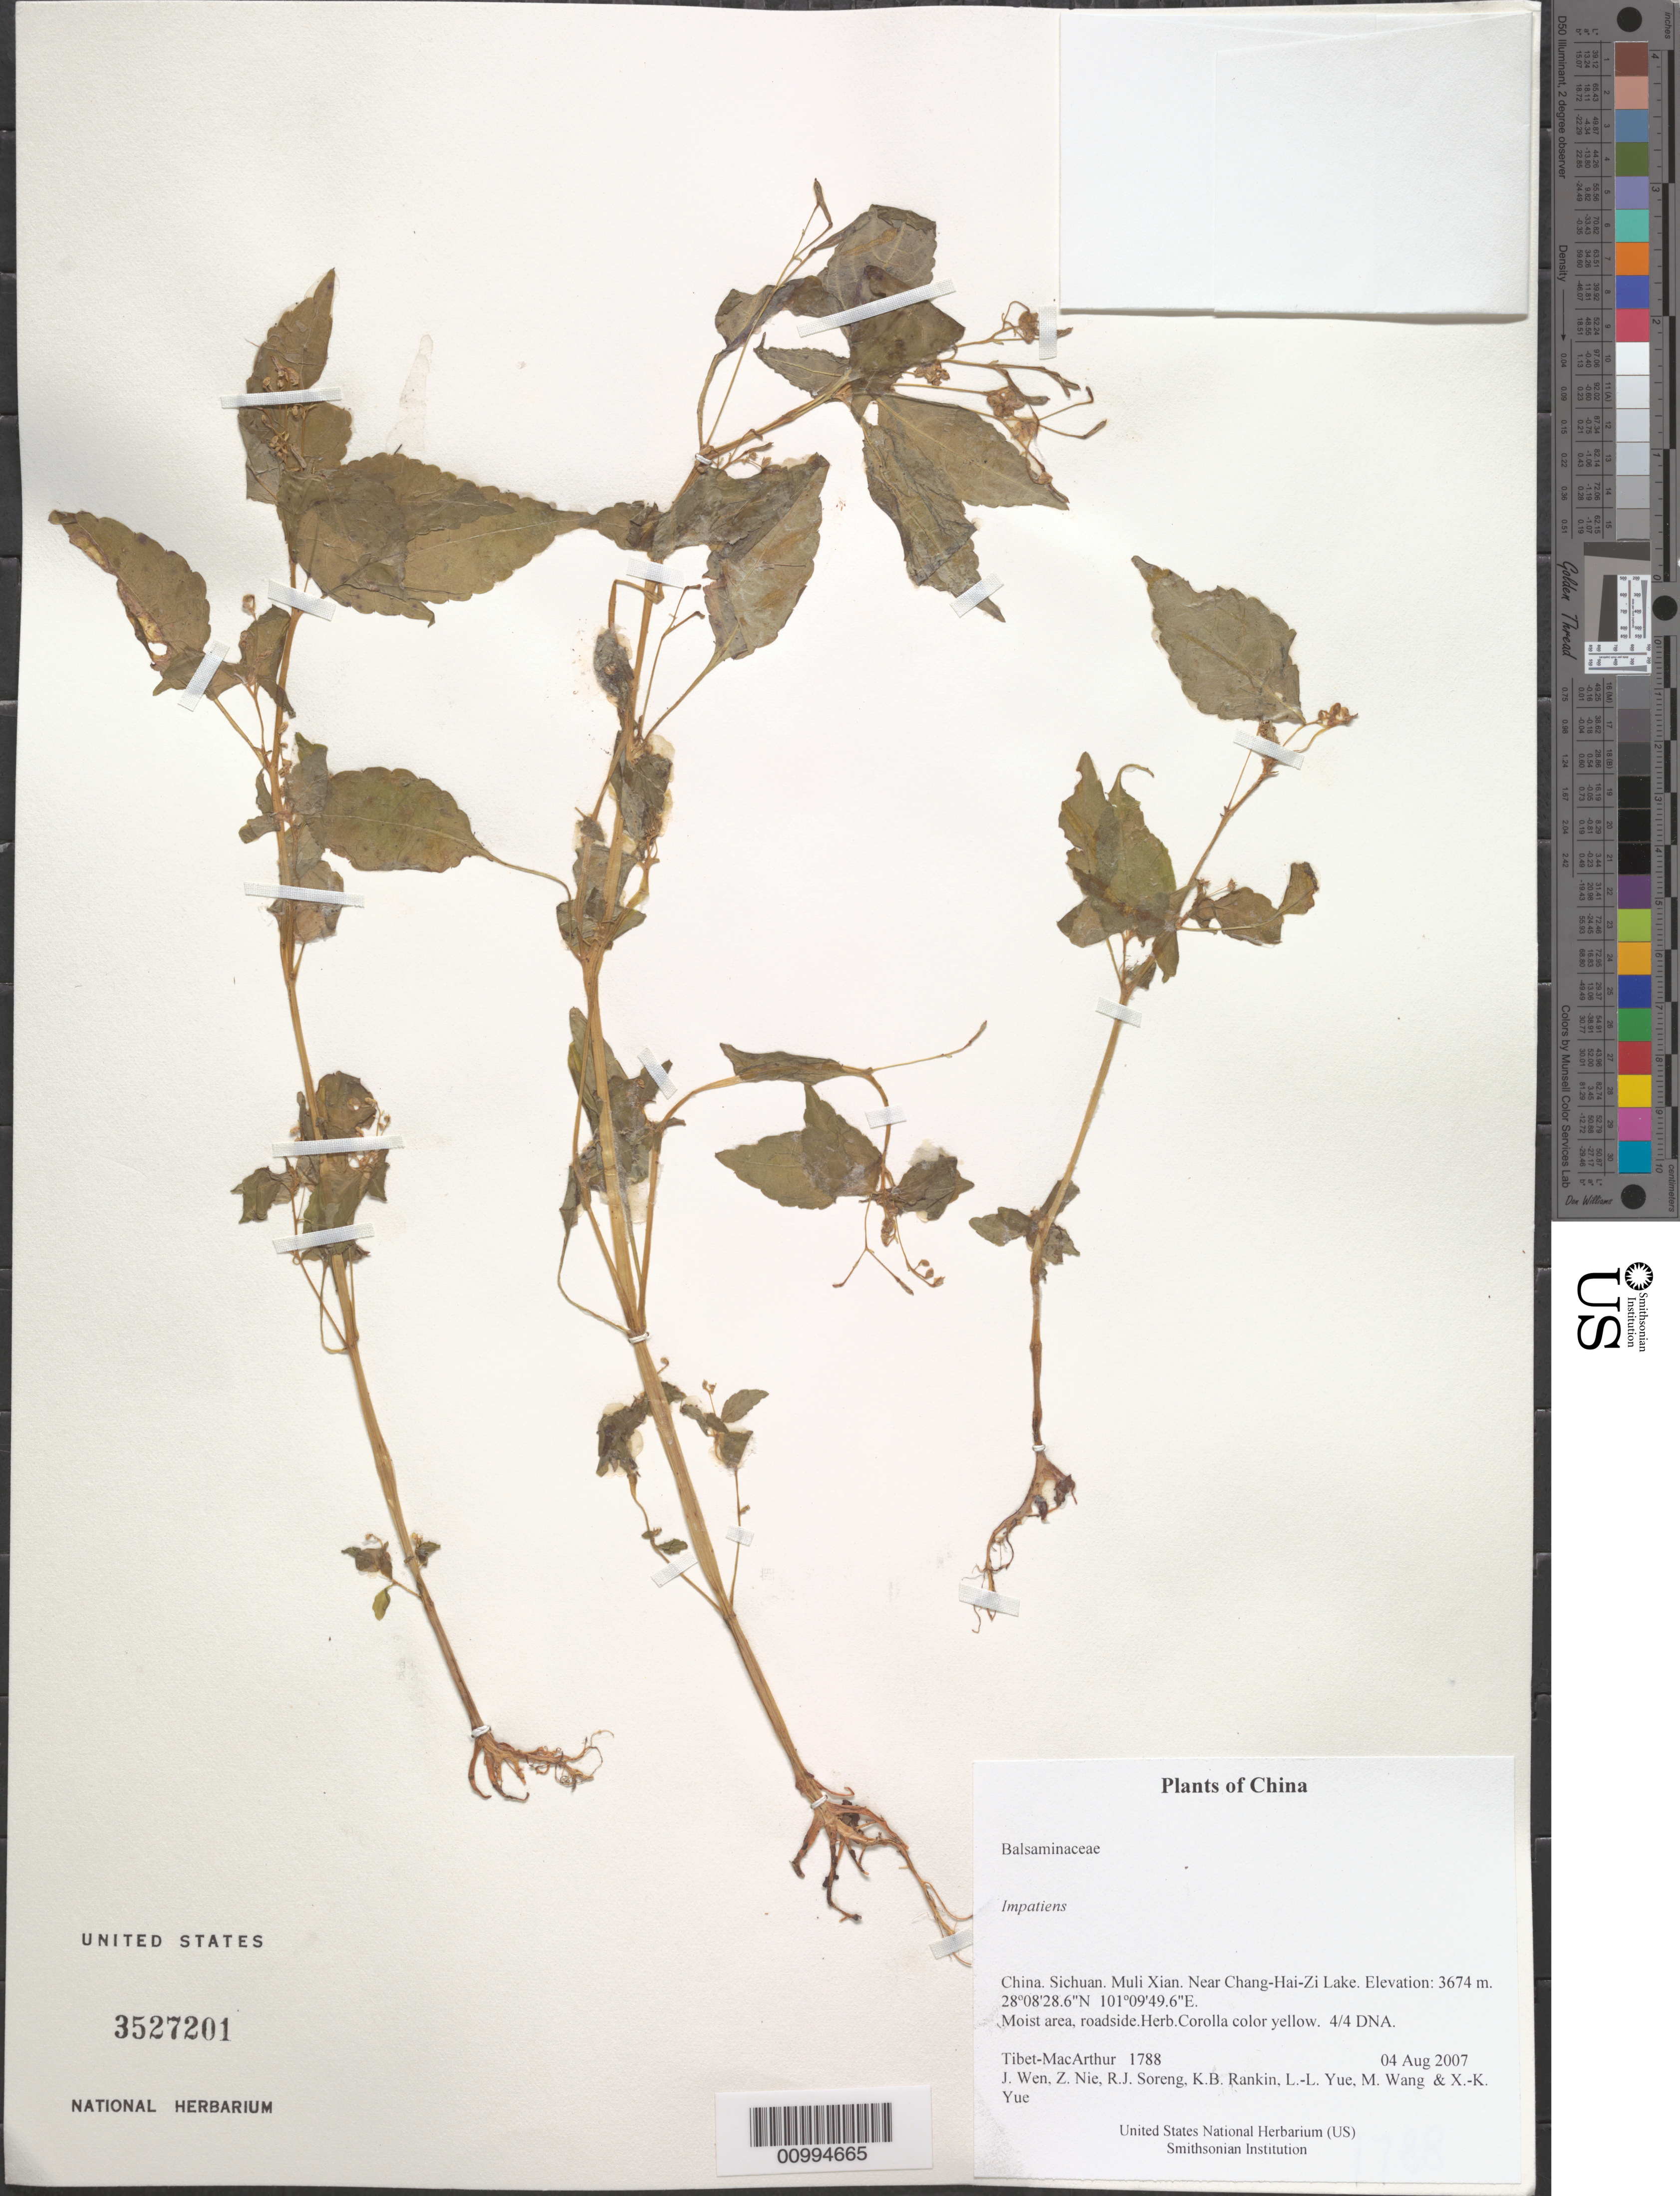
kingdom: Plantae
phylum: Tracheophyta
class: Magnoliopsida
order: Ericales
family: Balsaminaceae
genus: Impatiens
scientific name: Impatiens sp.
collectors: Tibet-MacArthur, J. Wen, Z. Nie, R. J. Soreng, K. Rankin, L. Yue, M. Wang & X. Yue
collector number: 1788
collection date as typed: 04 Aug 2007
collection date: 2007-08-04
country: China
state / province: Sichuan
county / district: Muli Xian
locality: Near Chang-Hai-Zi Lake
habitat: Moist area, roadside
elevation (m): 3674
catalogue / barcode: US 3527201